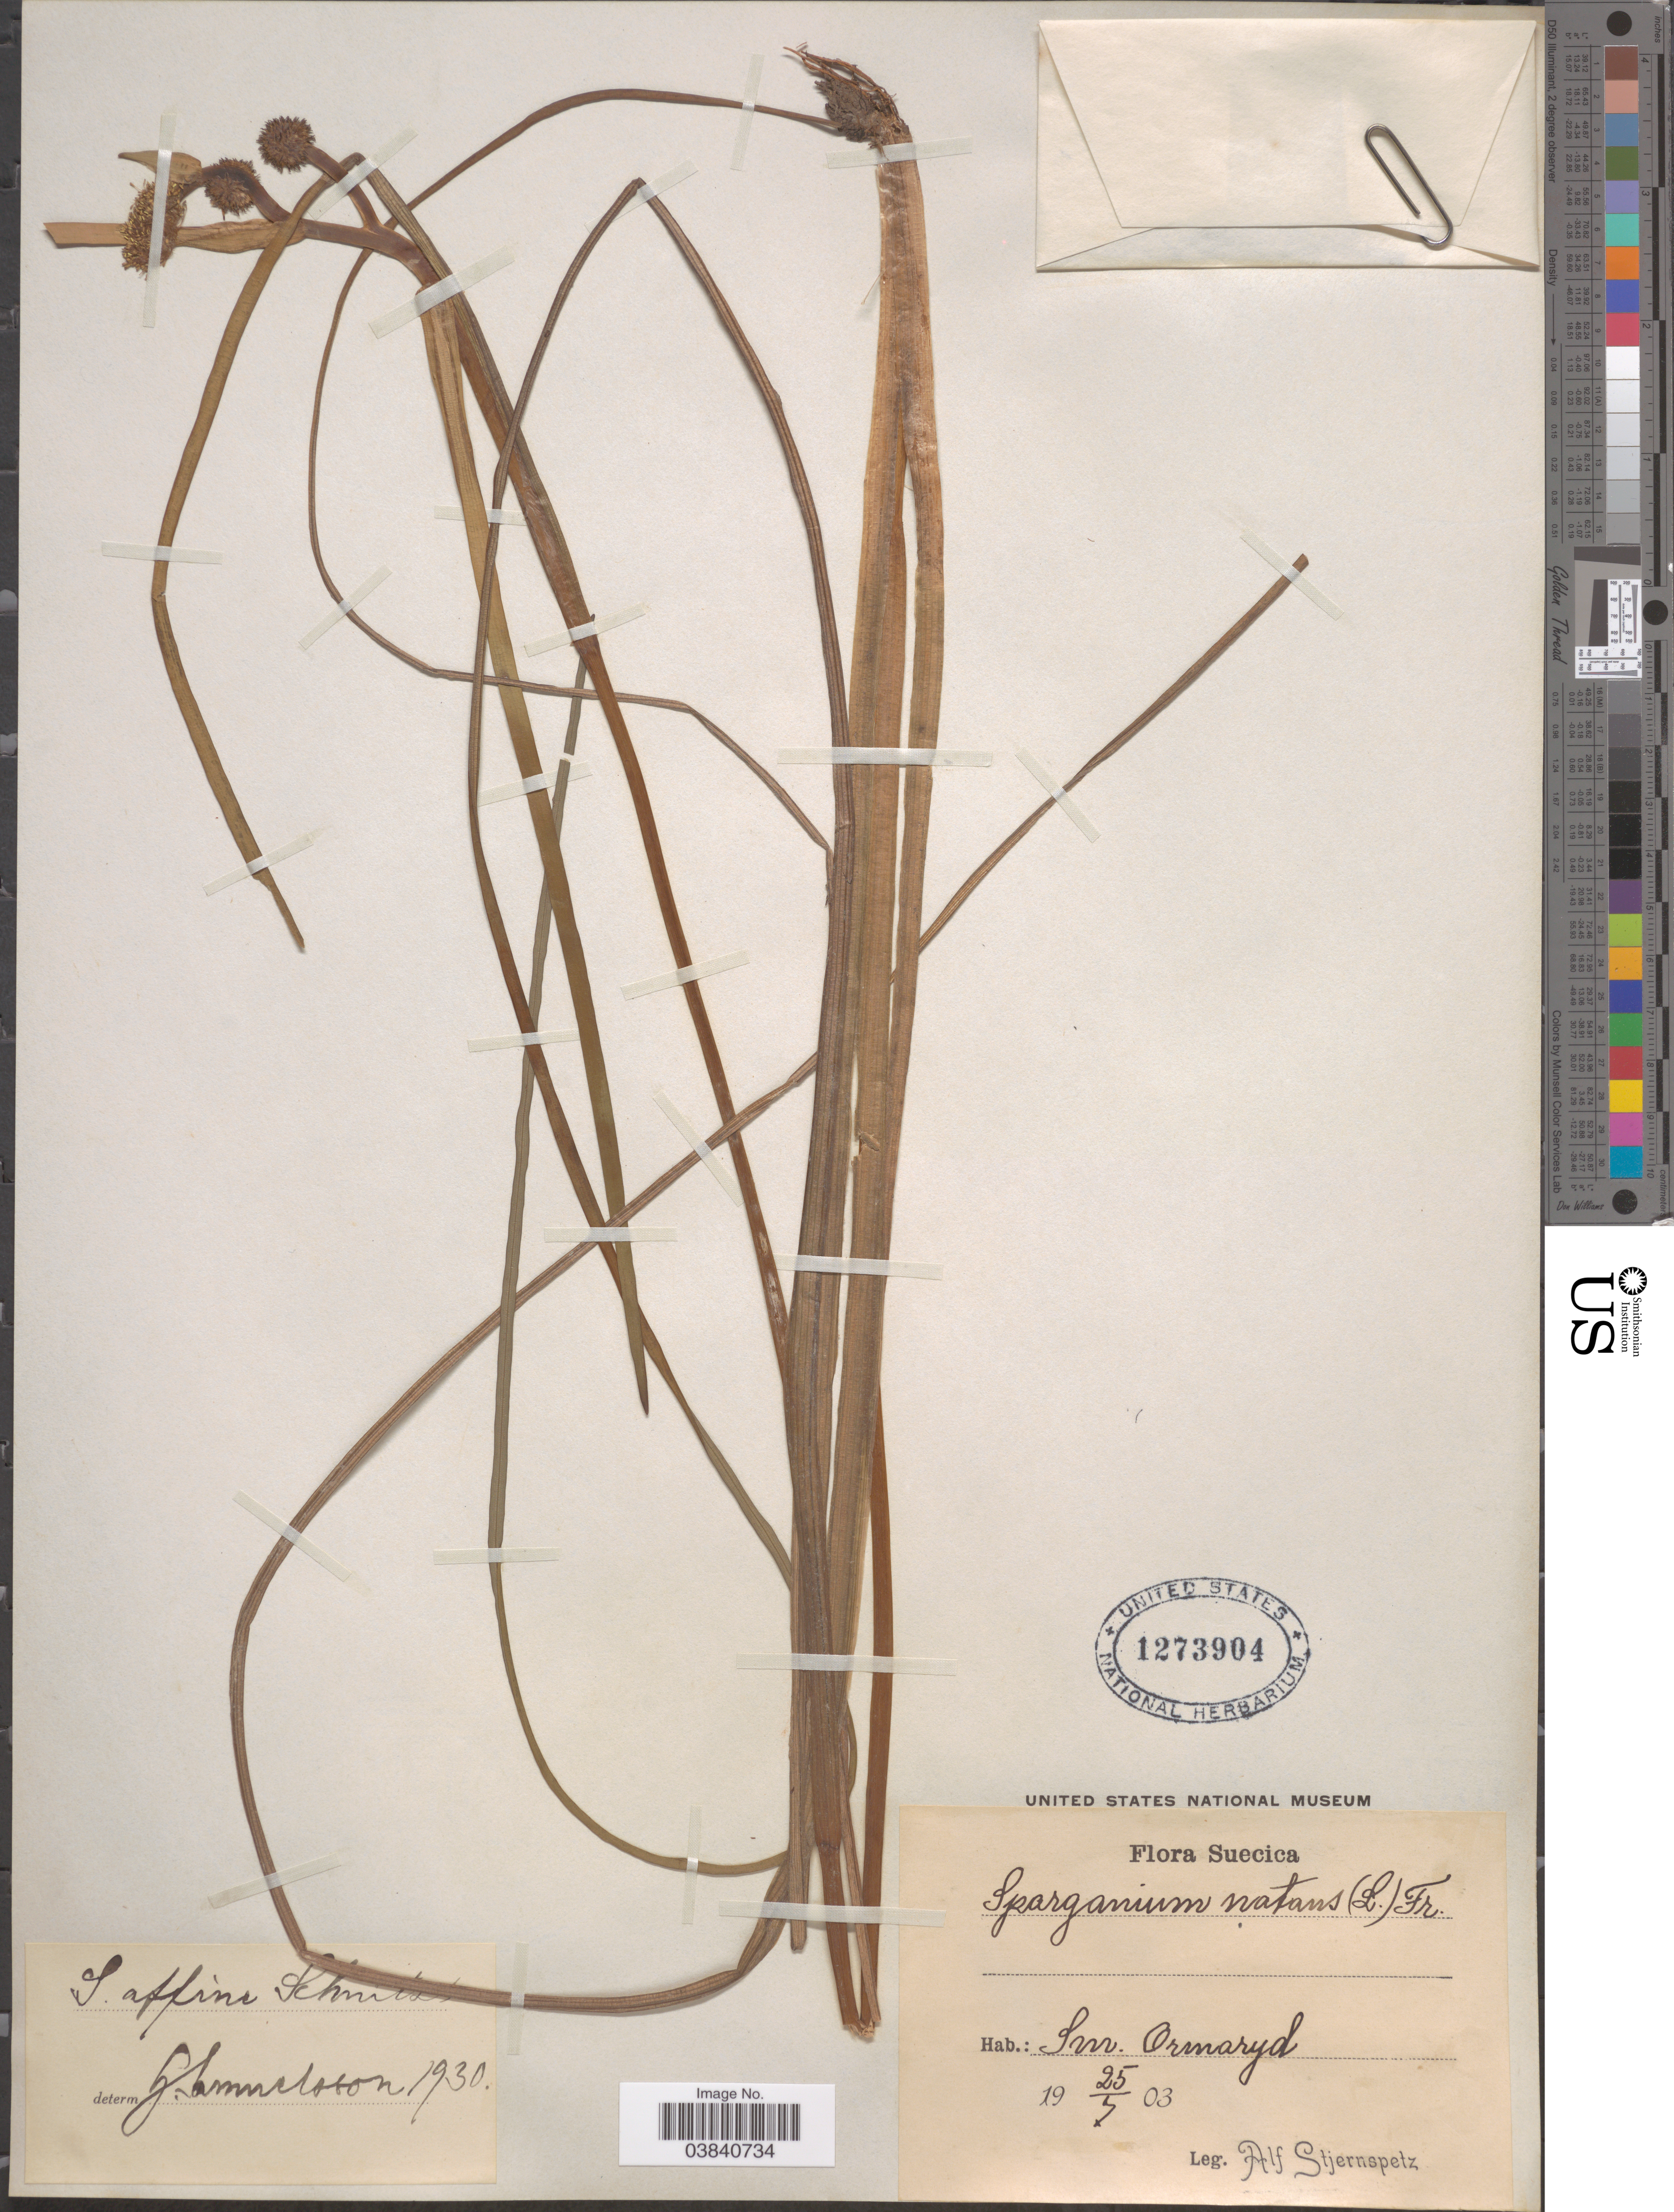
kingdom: Plantae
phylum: Tracheophyta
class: Liliopsida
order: Poales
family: Typhaceae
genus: Sparganium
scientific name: Sparganium natans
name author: L.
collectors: A. Stjernspetz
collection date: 1903-07-25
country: Sweden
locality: Suecica. Sm. Ormaryd.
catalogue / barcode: US 1273904